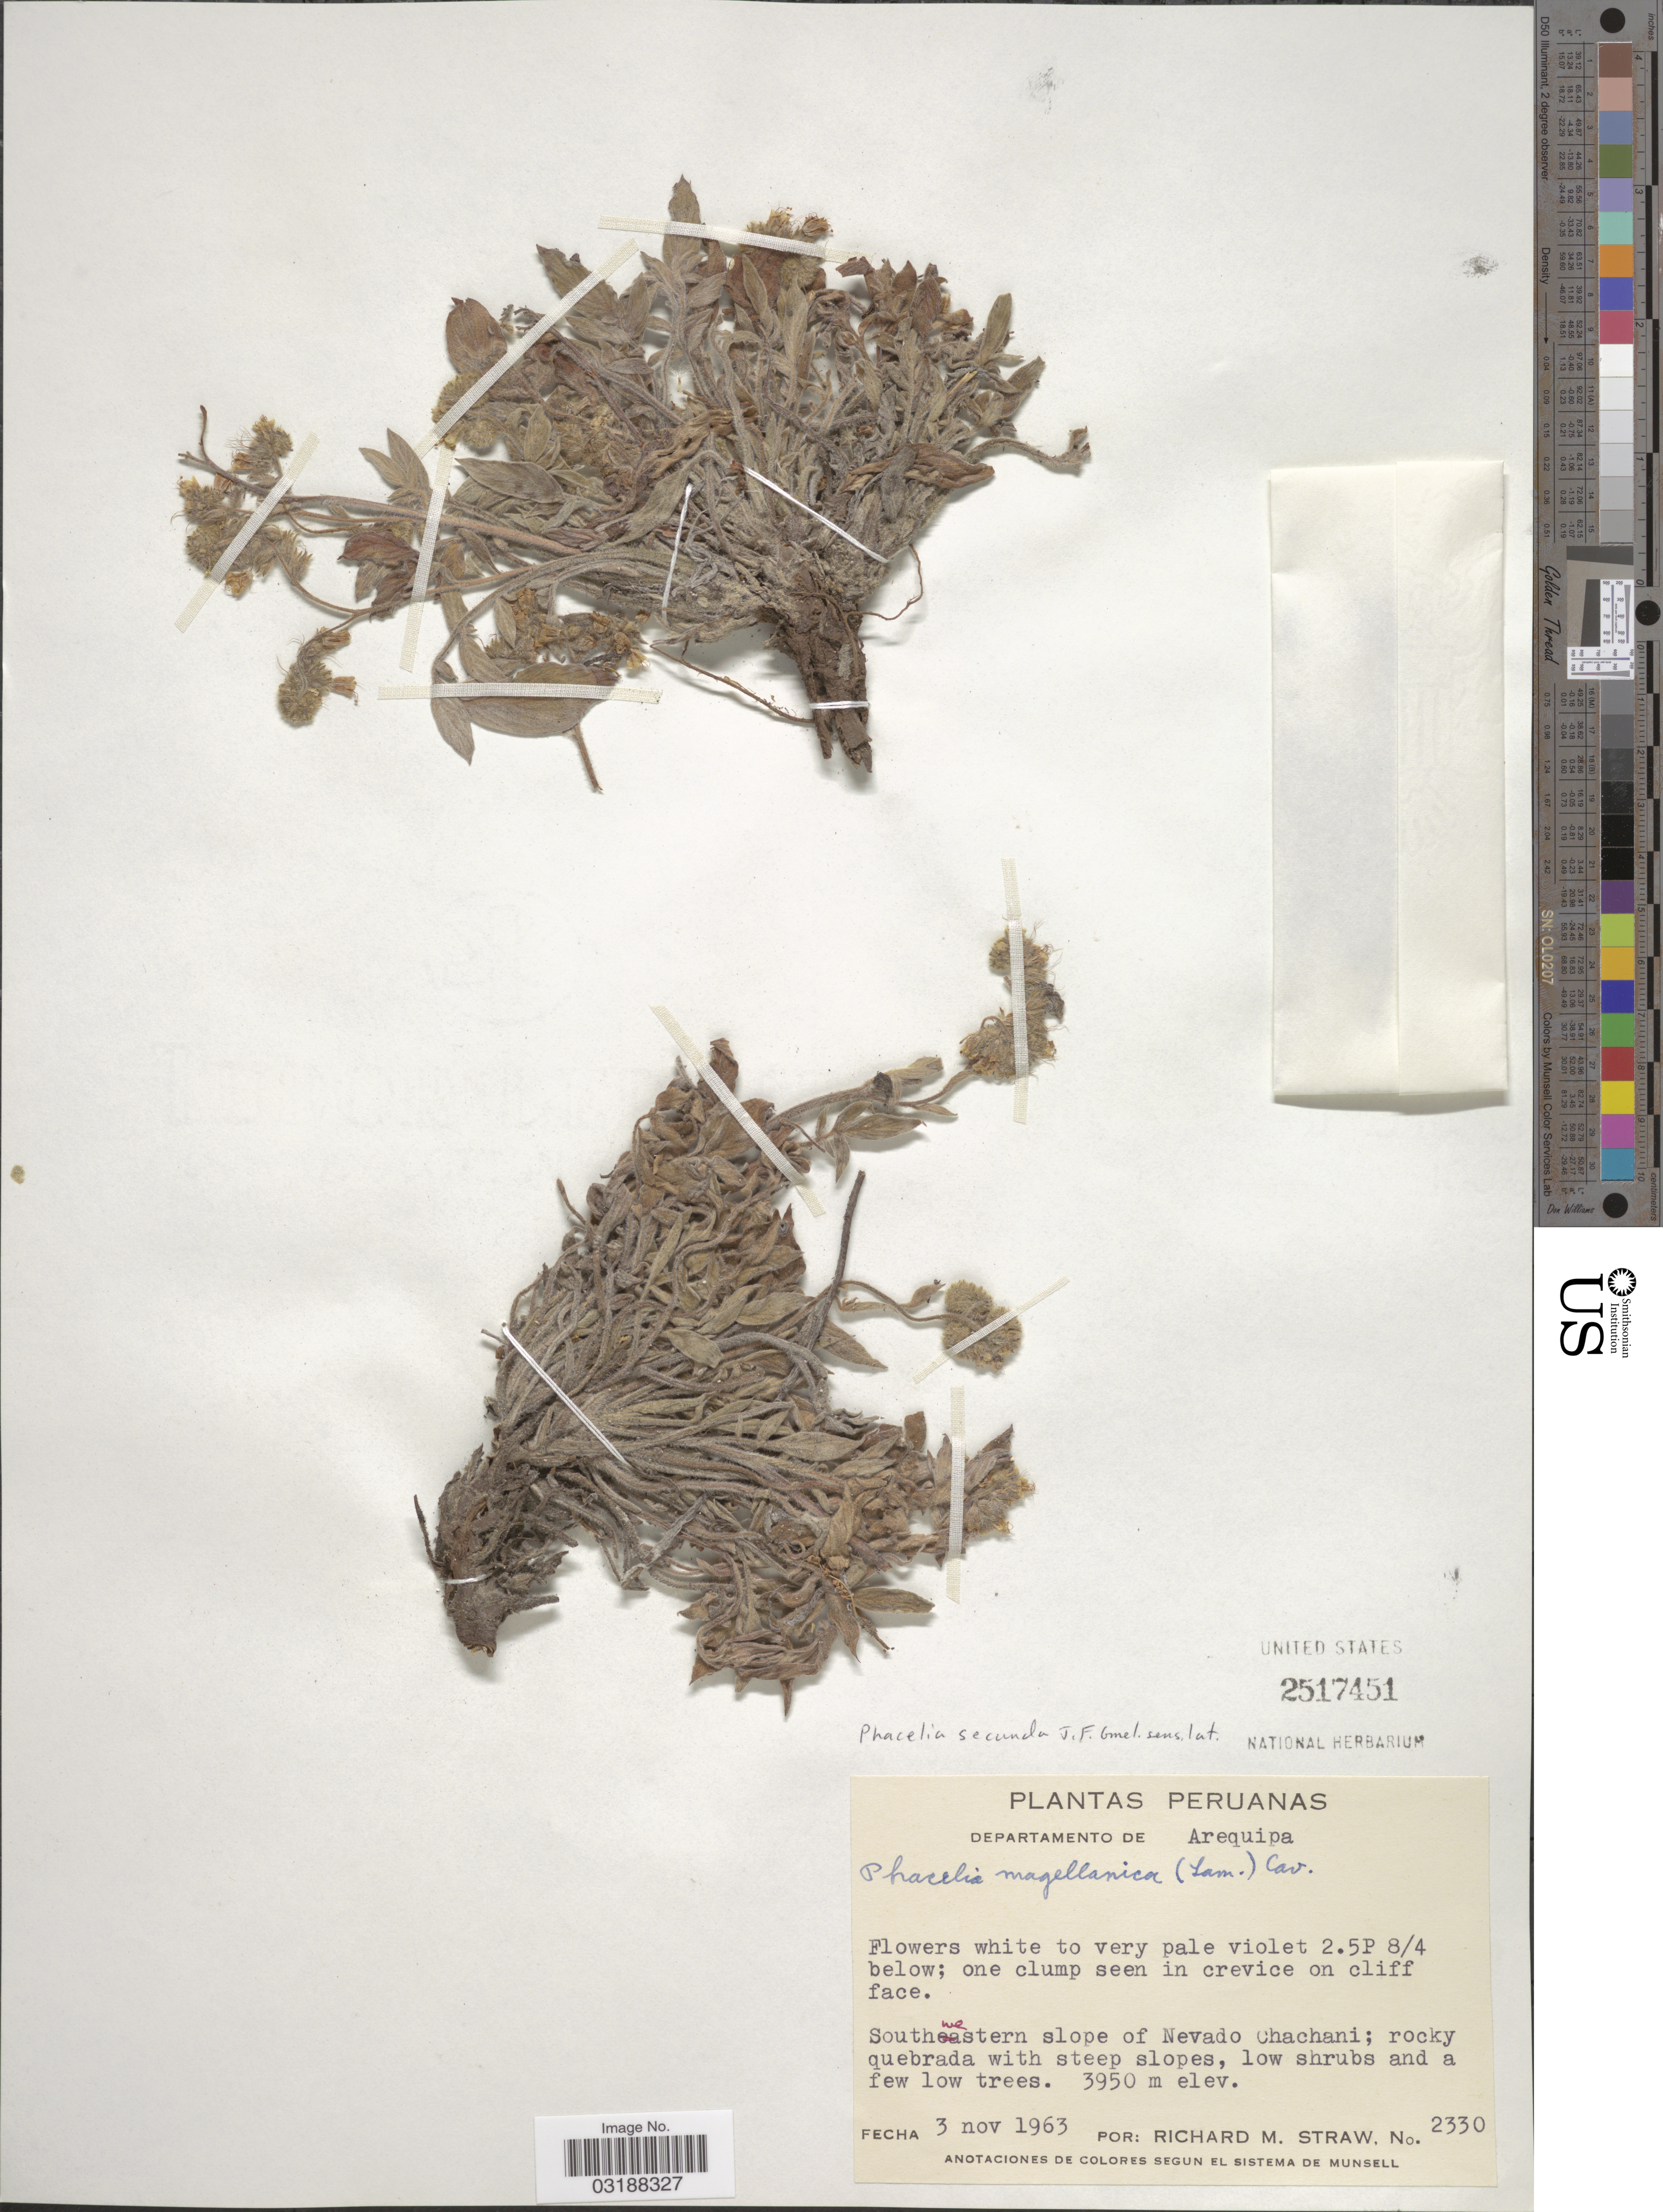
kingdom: Plantae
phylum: Tracheophyta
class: Magnoliopsida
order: Boraginales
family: Hydrophyllaceae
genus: Phacelia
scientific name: Phacelia secunda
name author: J.F. Gmel.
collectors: R. M. Straw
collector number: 2330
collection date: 1963-11-03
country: Peru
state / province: Arequipa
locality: Departamento de Arequipa. Southwestern slope of Nevada Chachani; rocky quebrada with steep slopes.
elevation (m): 3950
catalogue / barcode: US 2517451